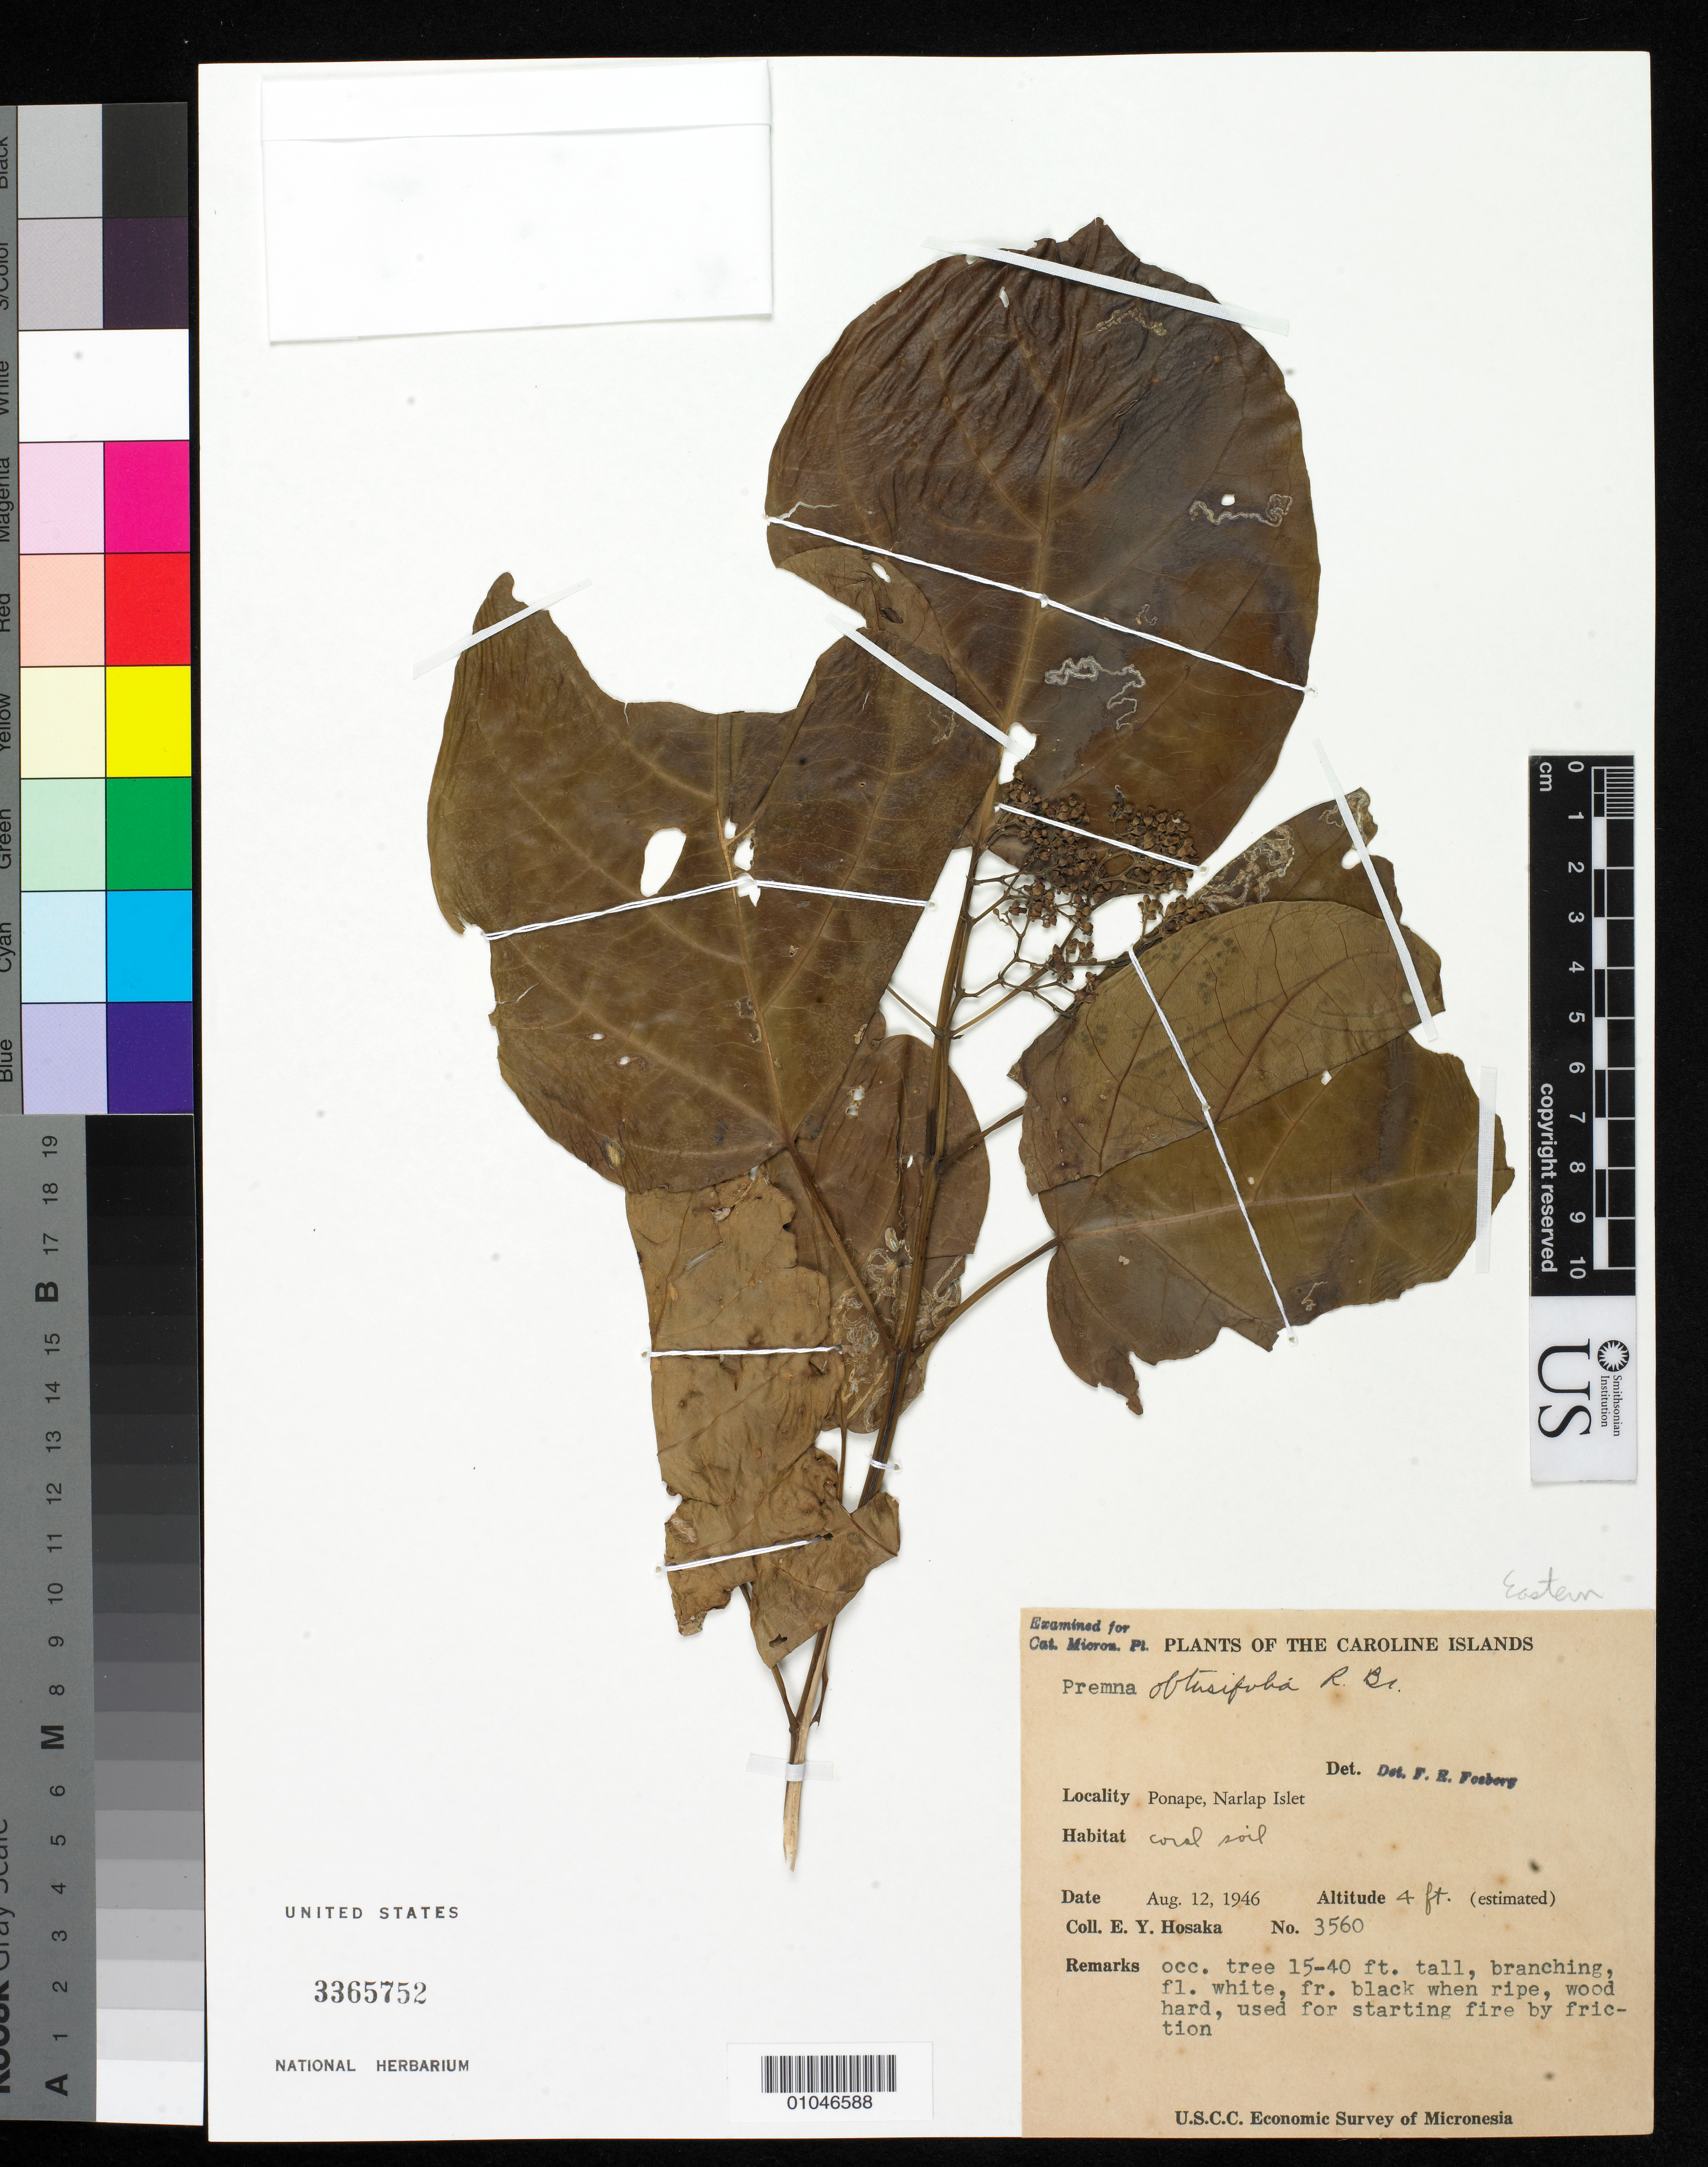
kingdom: Plantae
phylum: Tracheophyta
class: Magnoliopsida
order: Lamiales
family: Lamiaceae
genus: Premna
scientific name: Premna obtusifolia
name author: R. Br.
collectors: E. Y. Hosaka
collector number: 3560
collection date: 1946-08-12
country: Micronesia, Federated States of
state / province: Pohnpei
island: Pohnpei [Ponape] Islands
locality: Narlap Islet, off the S coast of Pohnpei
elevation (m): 1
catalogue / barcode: US 3365752